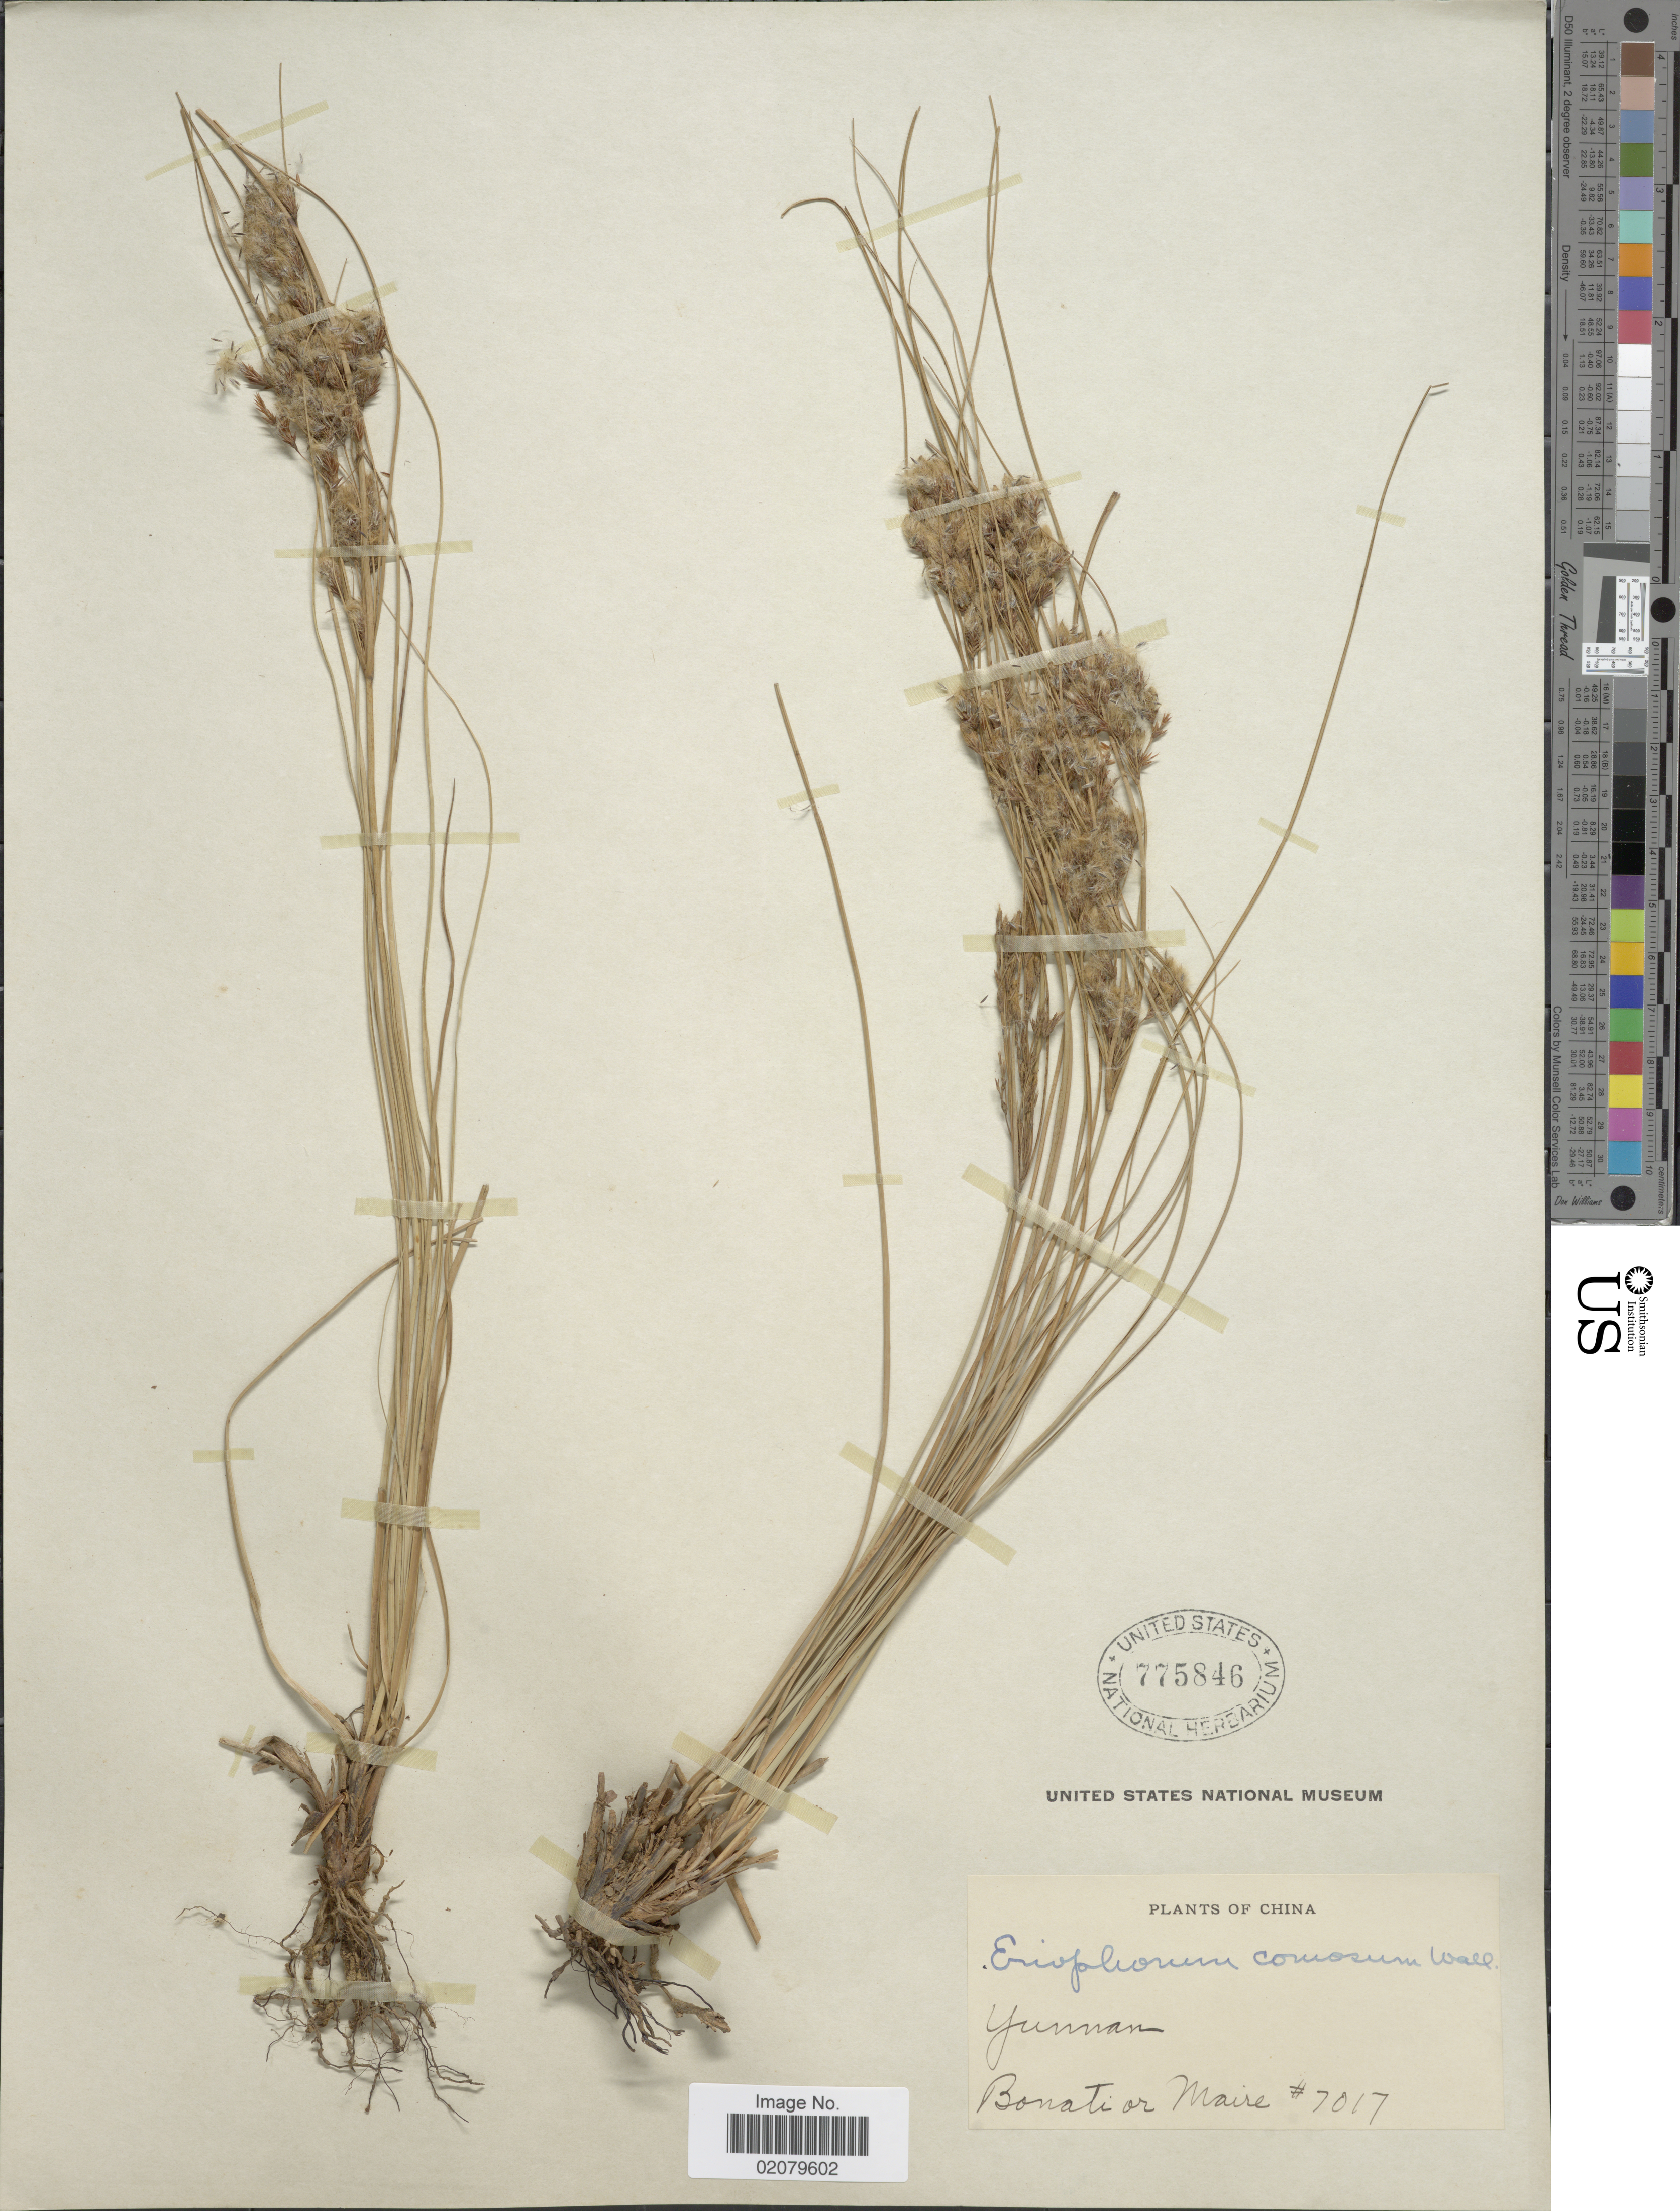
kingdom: Plantae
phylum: Tracheophyta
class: Liliopsida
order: Poales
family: Cyperaceae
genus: Erioscirpus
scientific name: Erioscirpus comosus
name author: (Wall.) Palla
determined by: Strong, Mark T., (BOT), Smithsonian Institution - National Museum of Natural History (UNITED STATES)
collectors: B. Maire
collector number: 7017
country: China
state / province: Yunnan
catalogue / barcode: US 775846